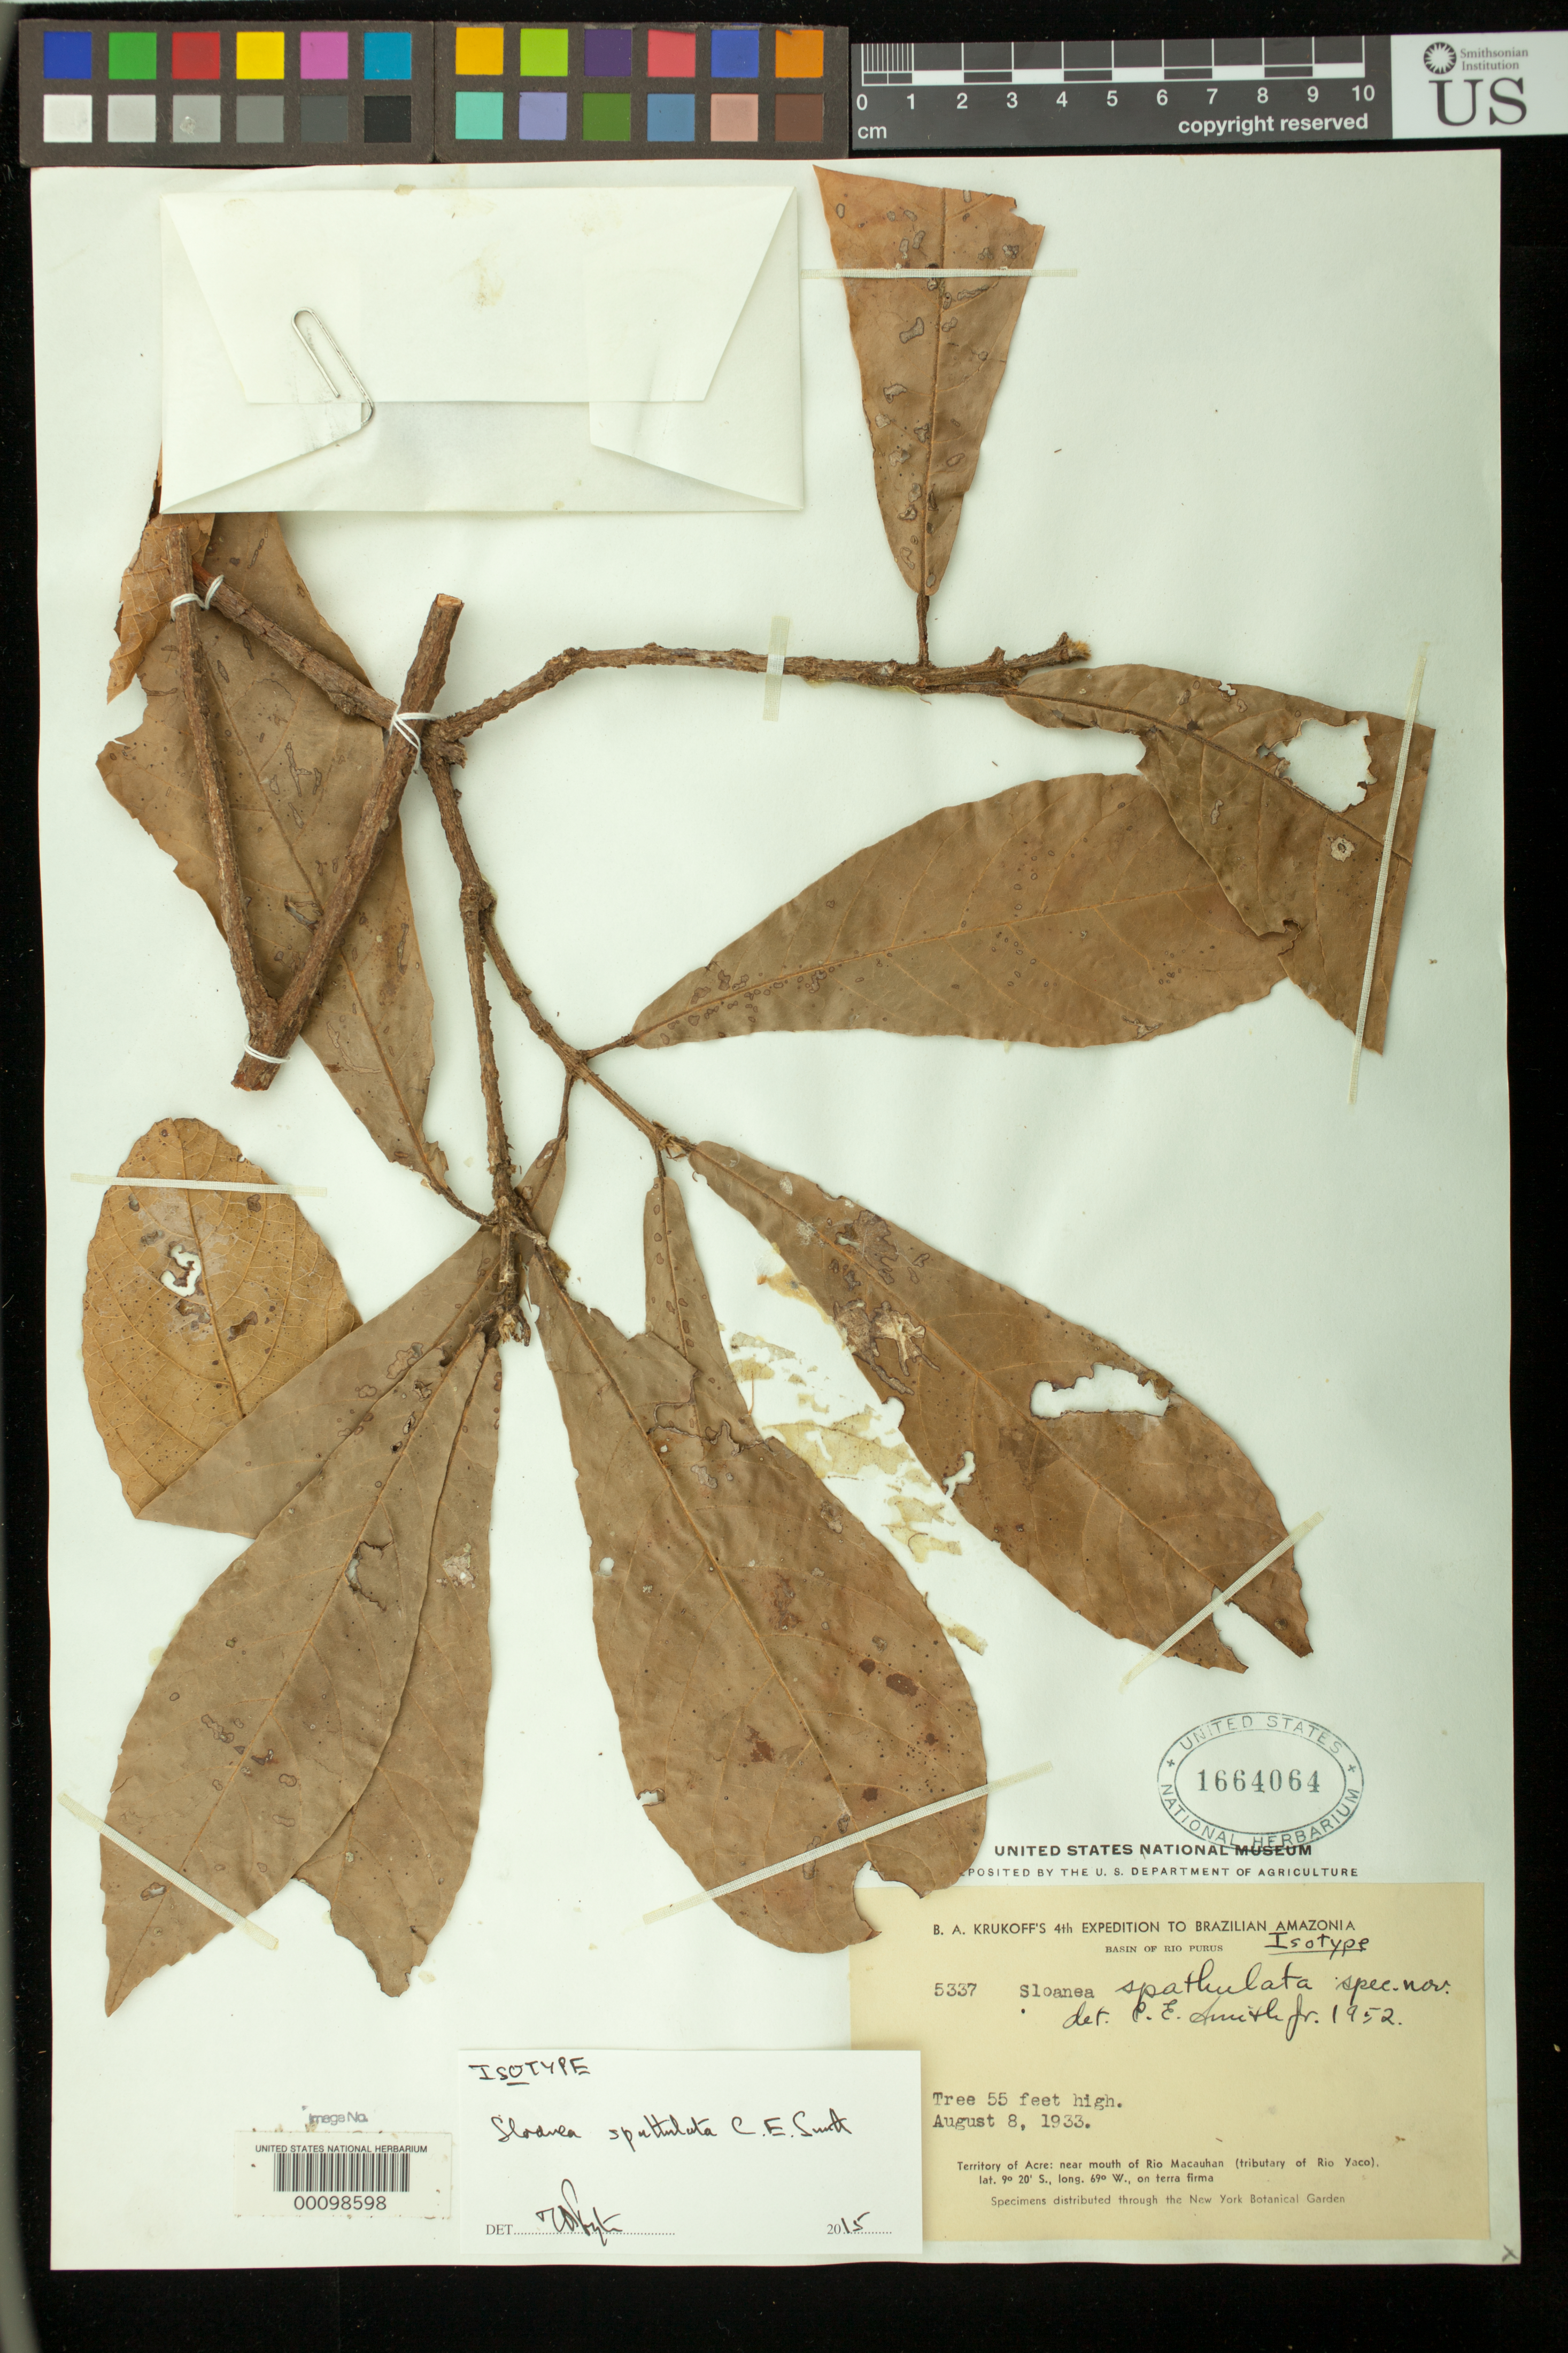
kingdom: Plantae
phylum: Tracheophyta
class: Magnoliopsida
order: Oxalidales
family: Elaeocarpaceae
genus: Sloanea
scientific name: Sloanea spathulata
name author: Earle Sm.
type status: Isotype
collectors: B. A. Krukoff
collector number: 5337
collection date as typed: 08 Aug 1933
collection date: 1933-08-08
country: Brazil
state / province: Acre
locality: Near mouth of Rio Macauhan.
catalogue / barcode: US 1664064